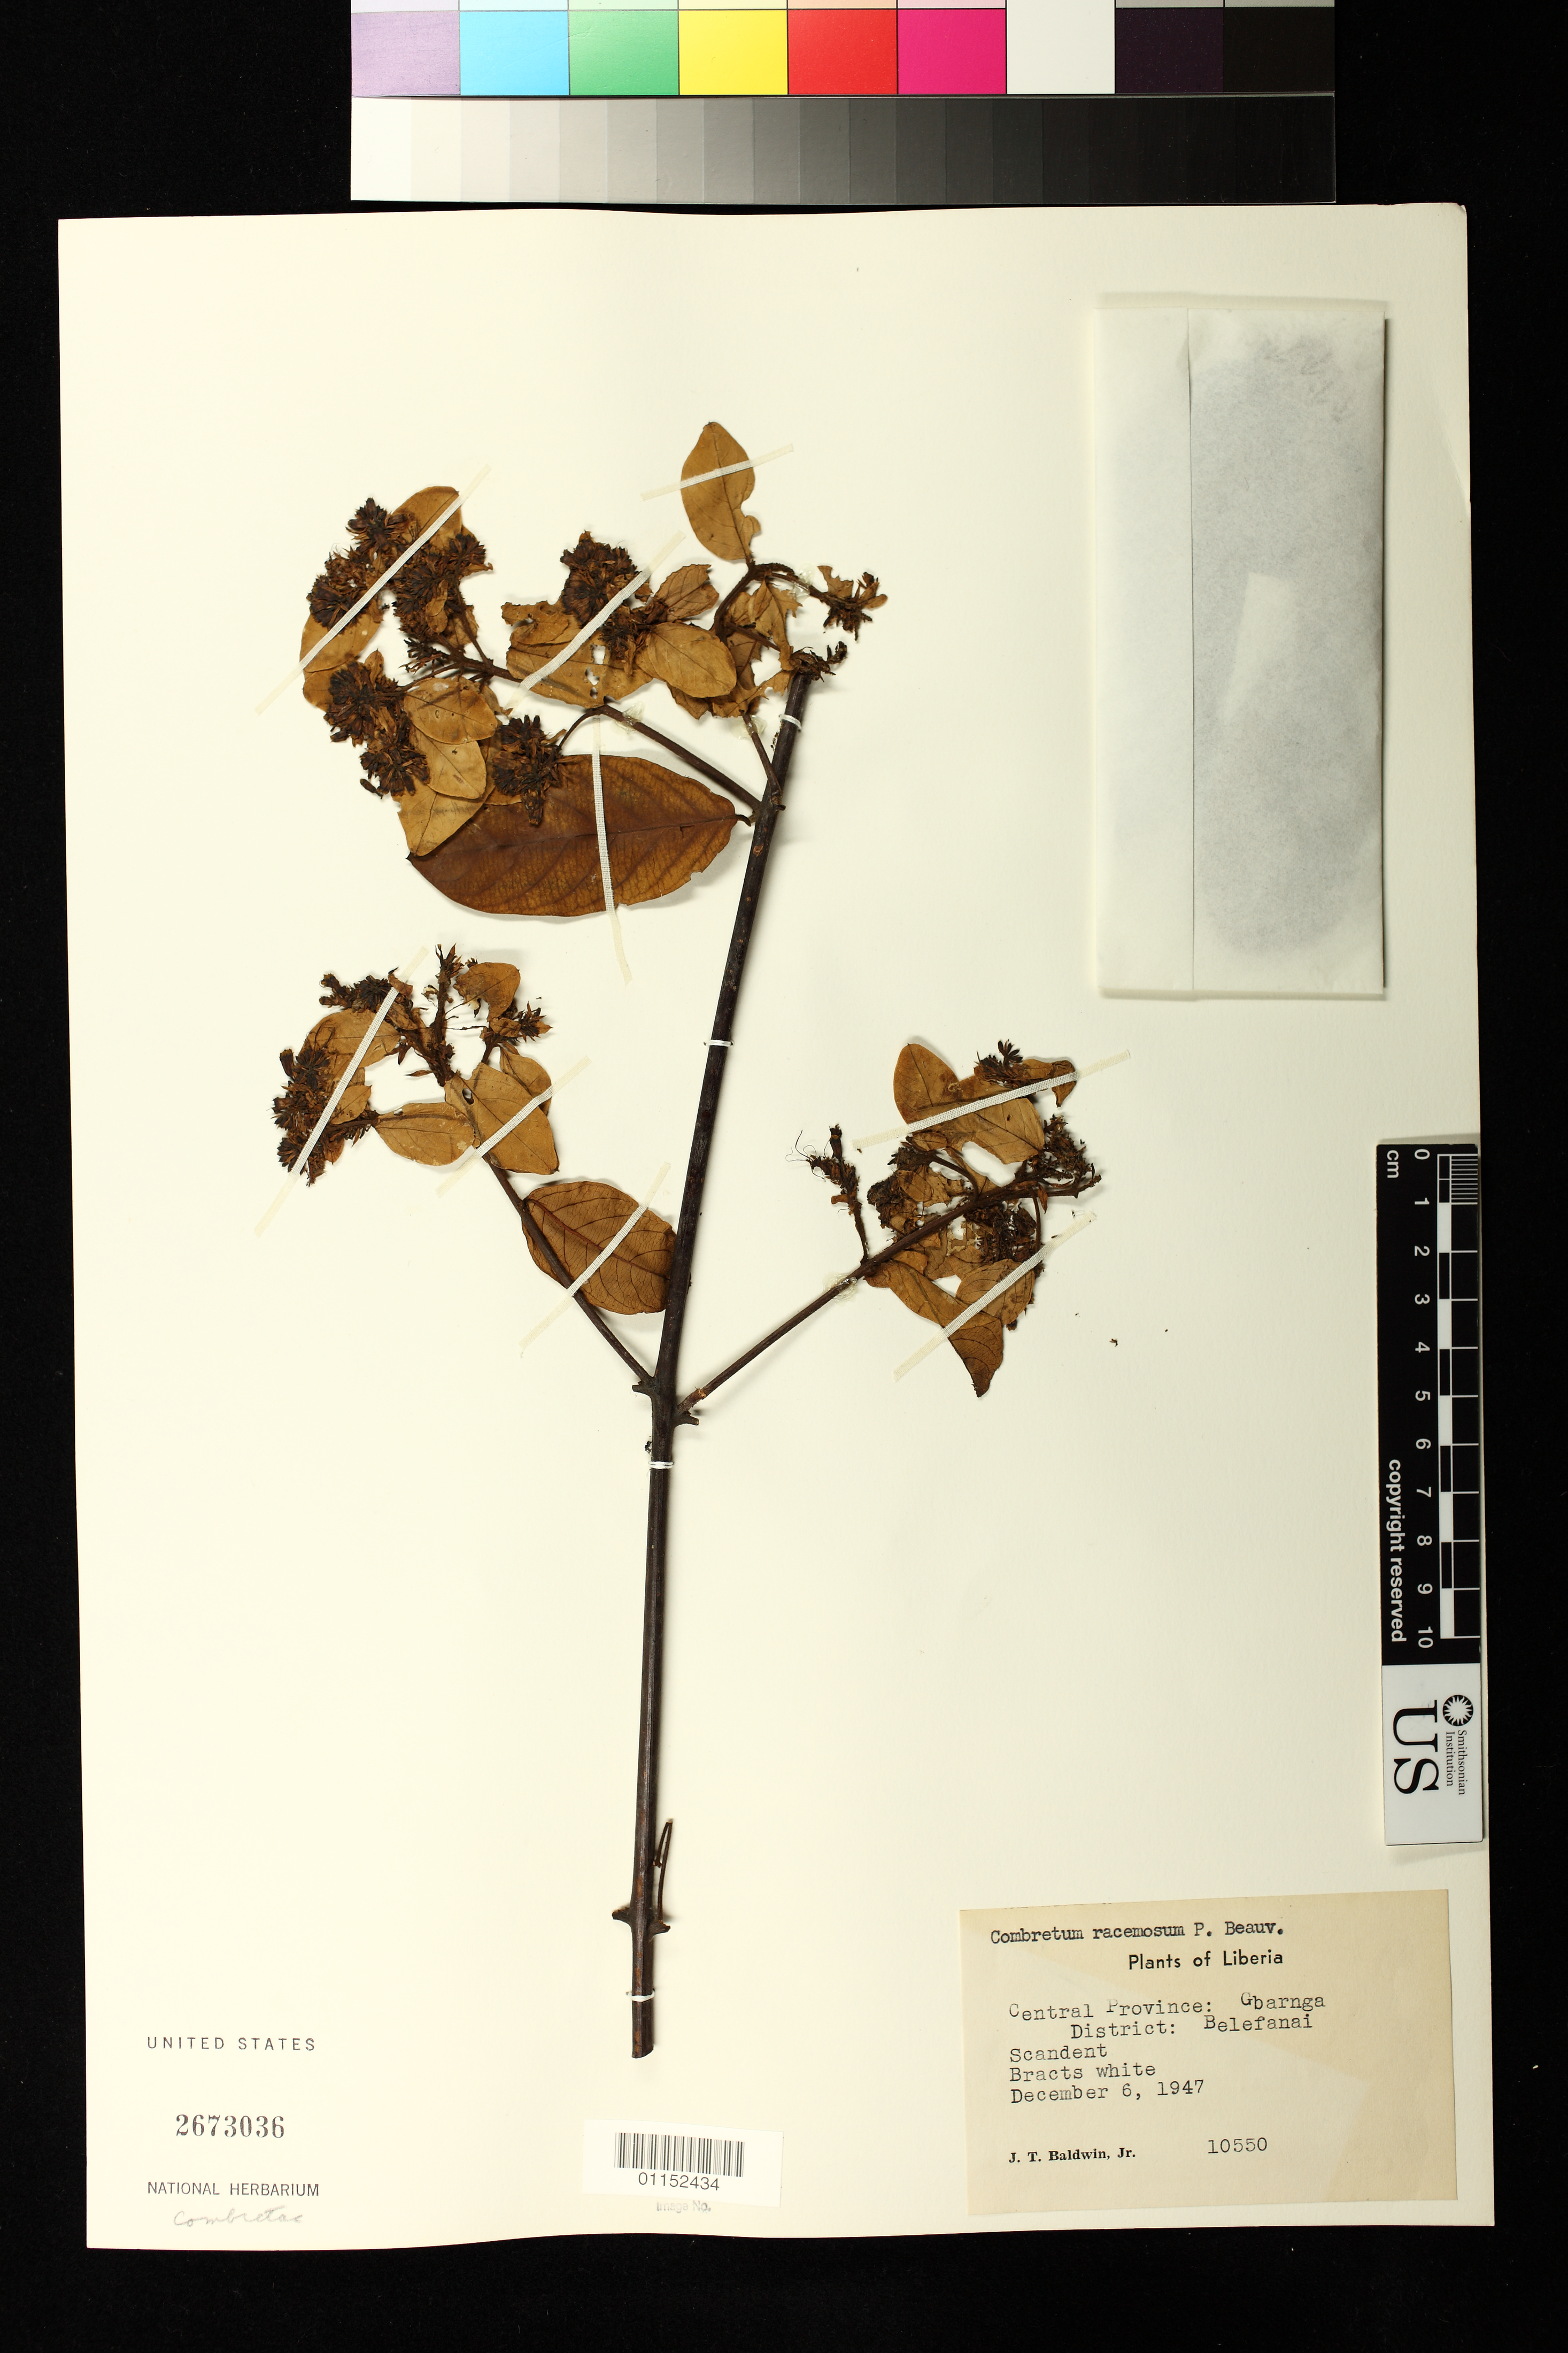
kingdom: Plantae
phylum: Tracheophyta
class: Magnoliopsida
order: Myrtales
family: Combretaceae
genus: Combretum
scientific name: Combretum racemosum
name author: P. Beauv.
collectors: J. T. Baldwin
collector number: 10550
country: Liberia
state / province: Bong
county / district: Gbarnga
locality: Belefanai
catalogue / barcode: US 2673036